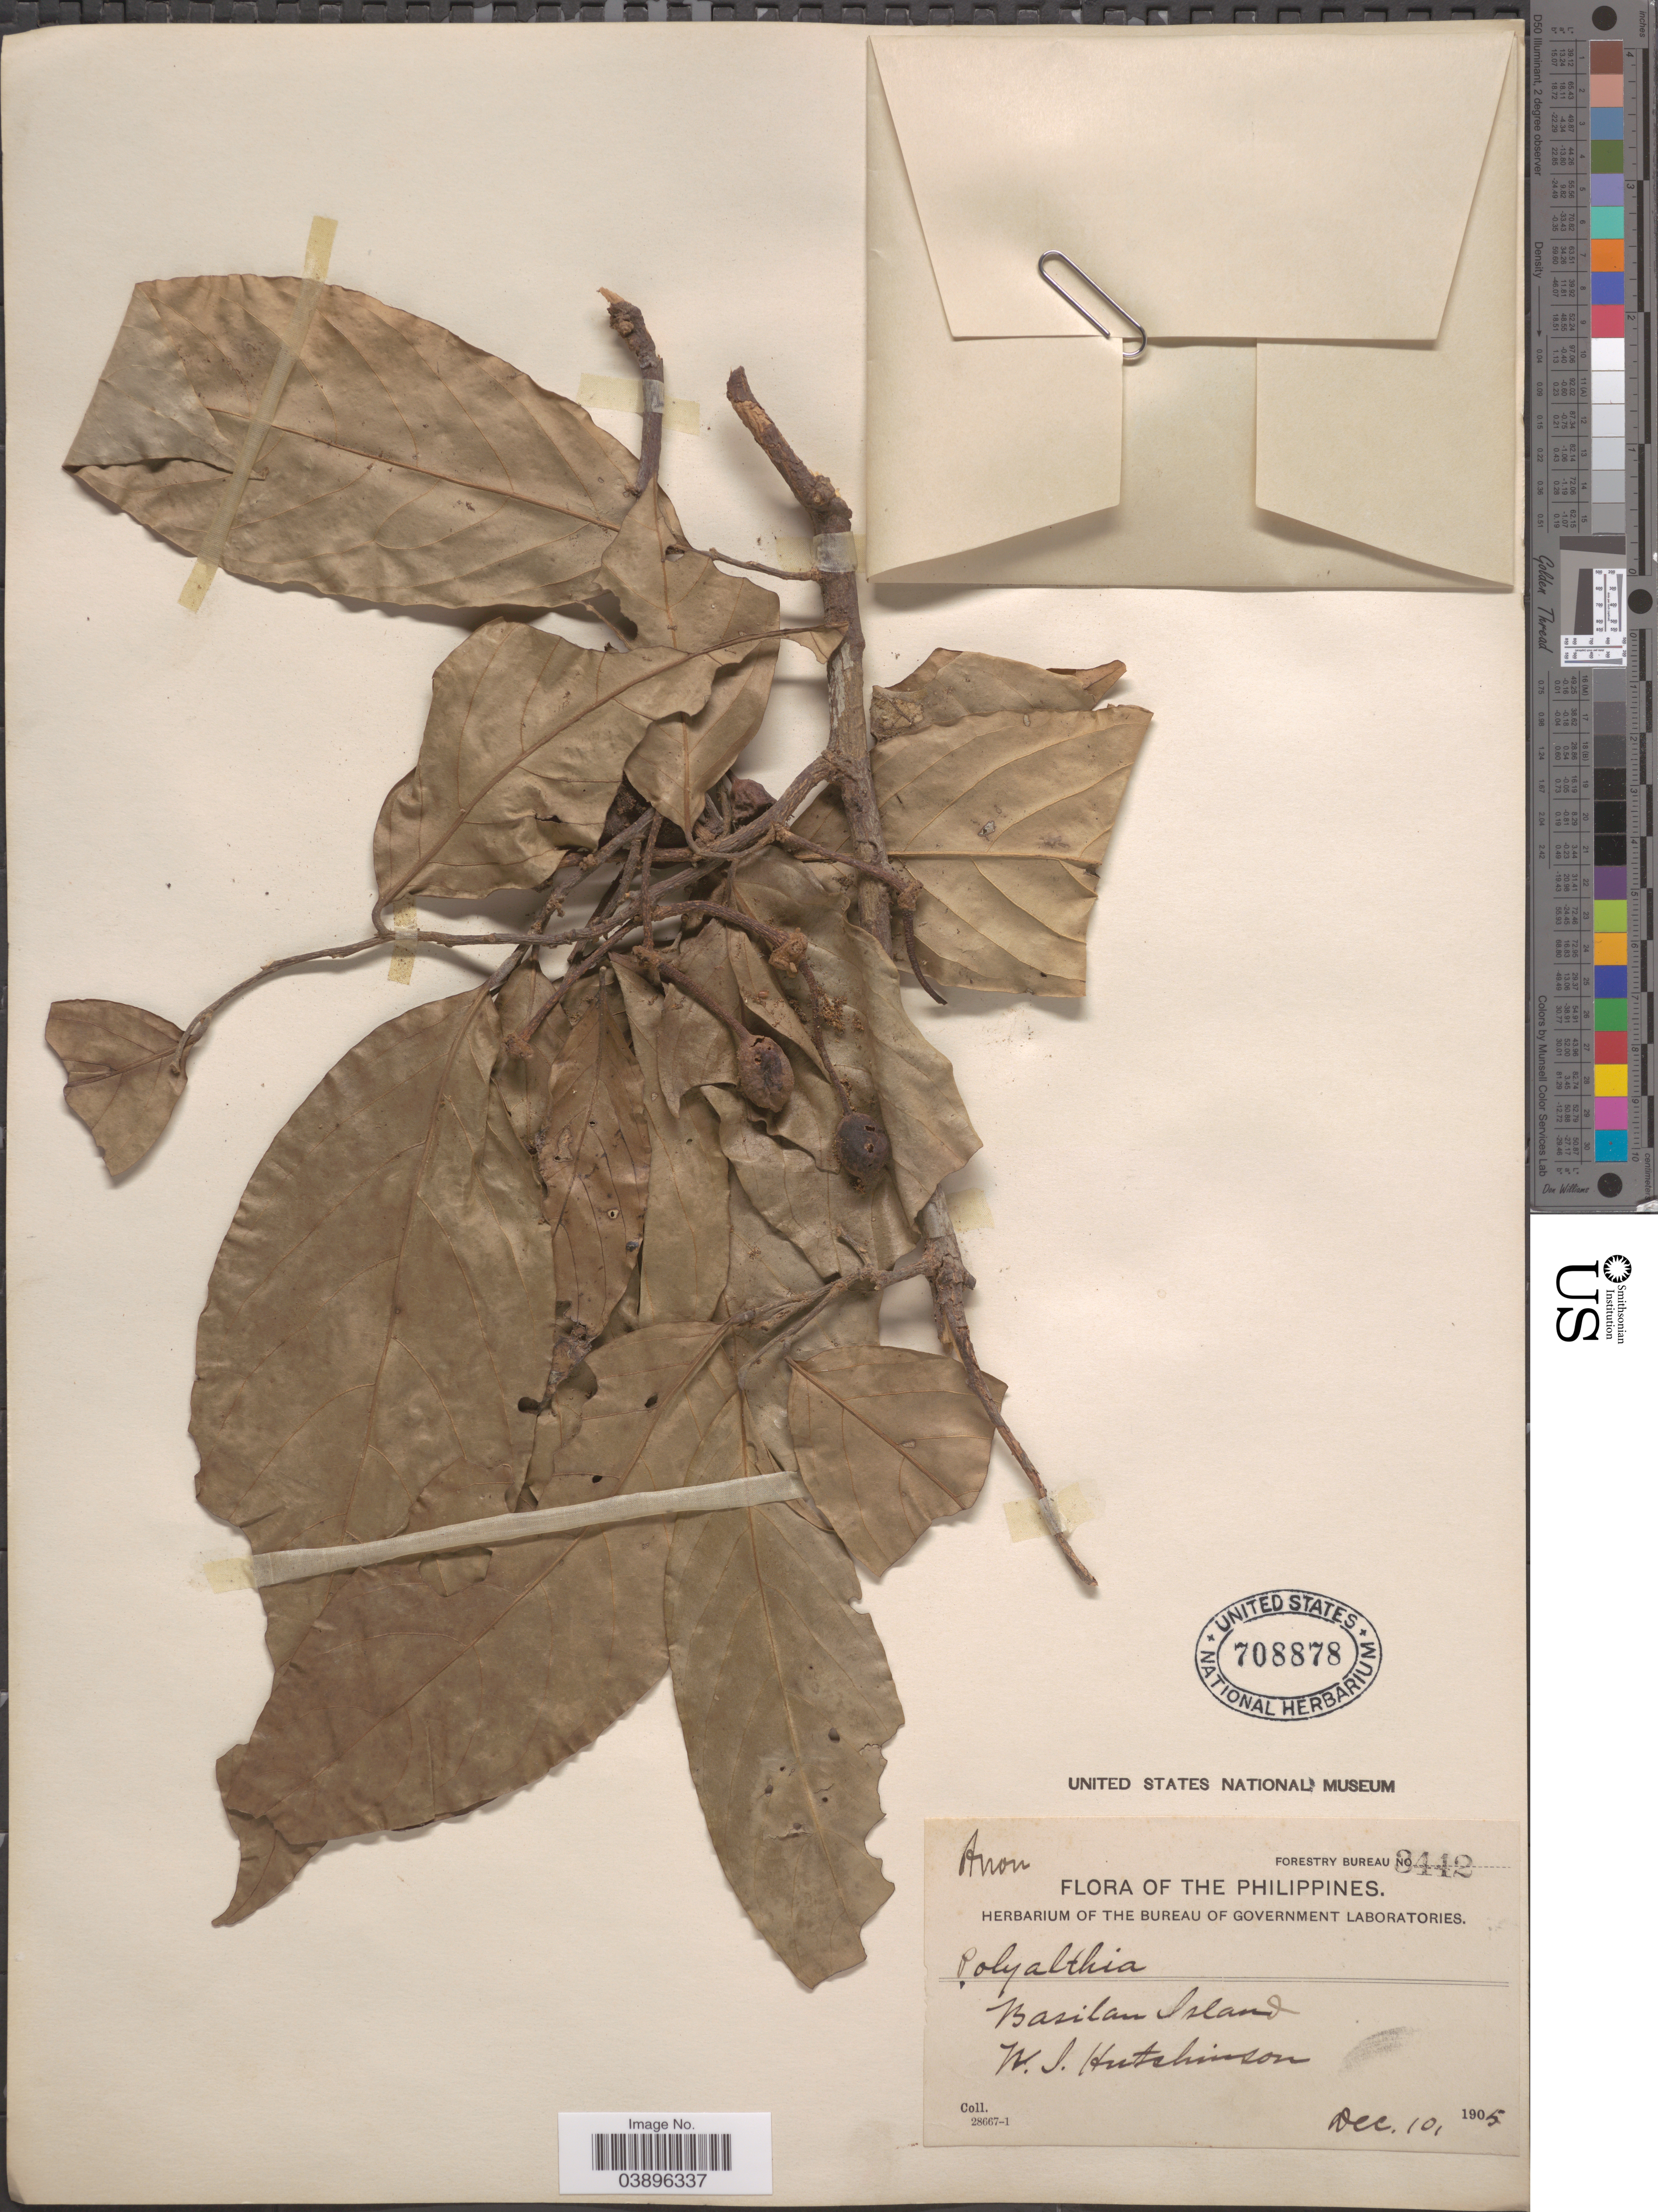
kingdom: Plantae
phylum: Tracheophyta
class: Magnoliopsida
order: Magnoliales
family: Annonaceae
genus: Polyalthia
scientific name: Polyalthia sp.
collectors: W. J. Hutchinson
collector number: Forestry Bureau 3442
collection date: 1905-12-10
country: Philippines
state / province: Muslim Mindanao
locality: Basilan Island.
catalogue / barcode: US 708878